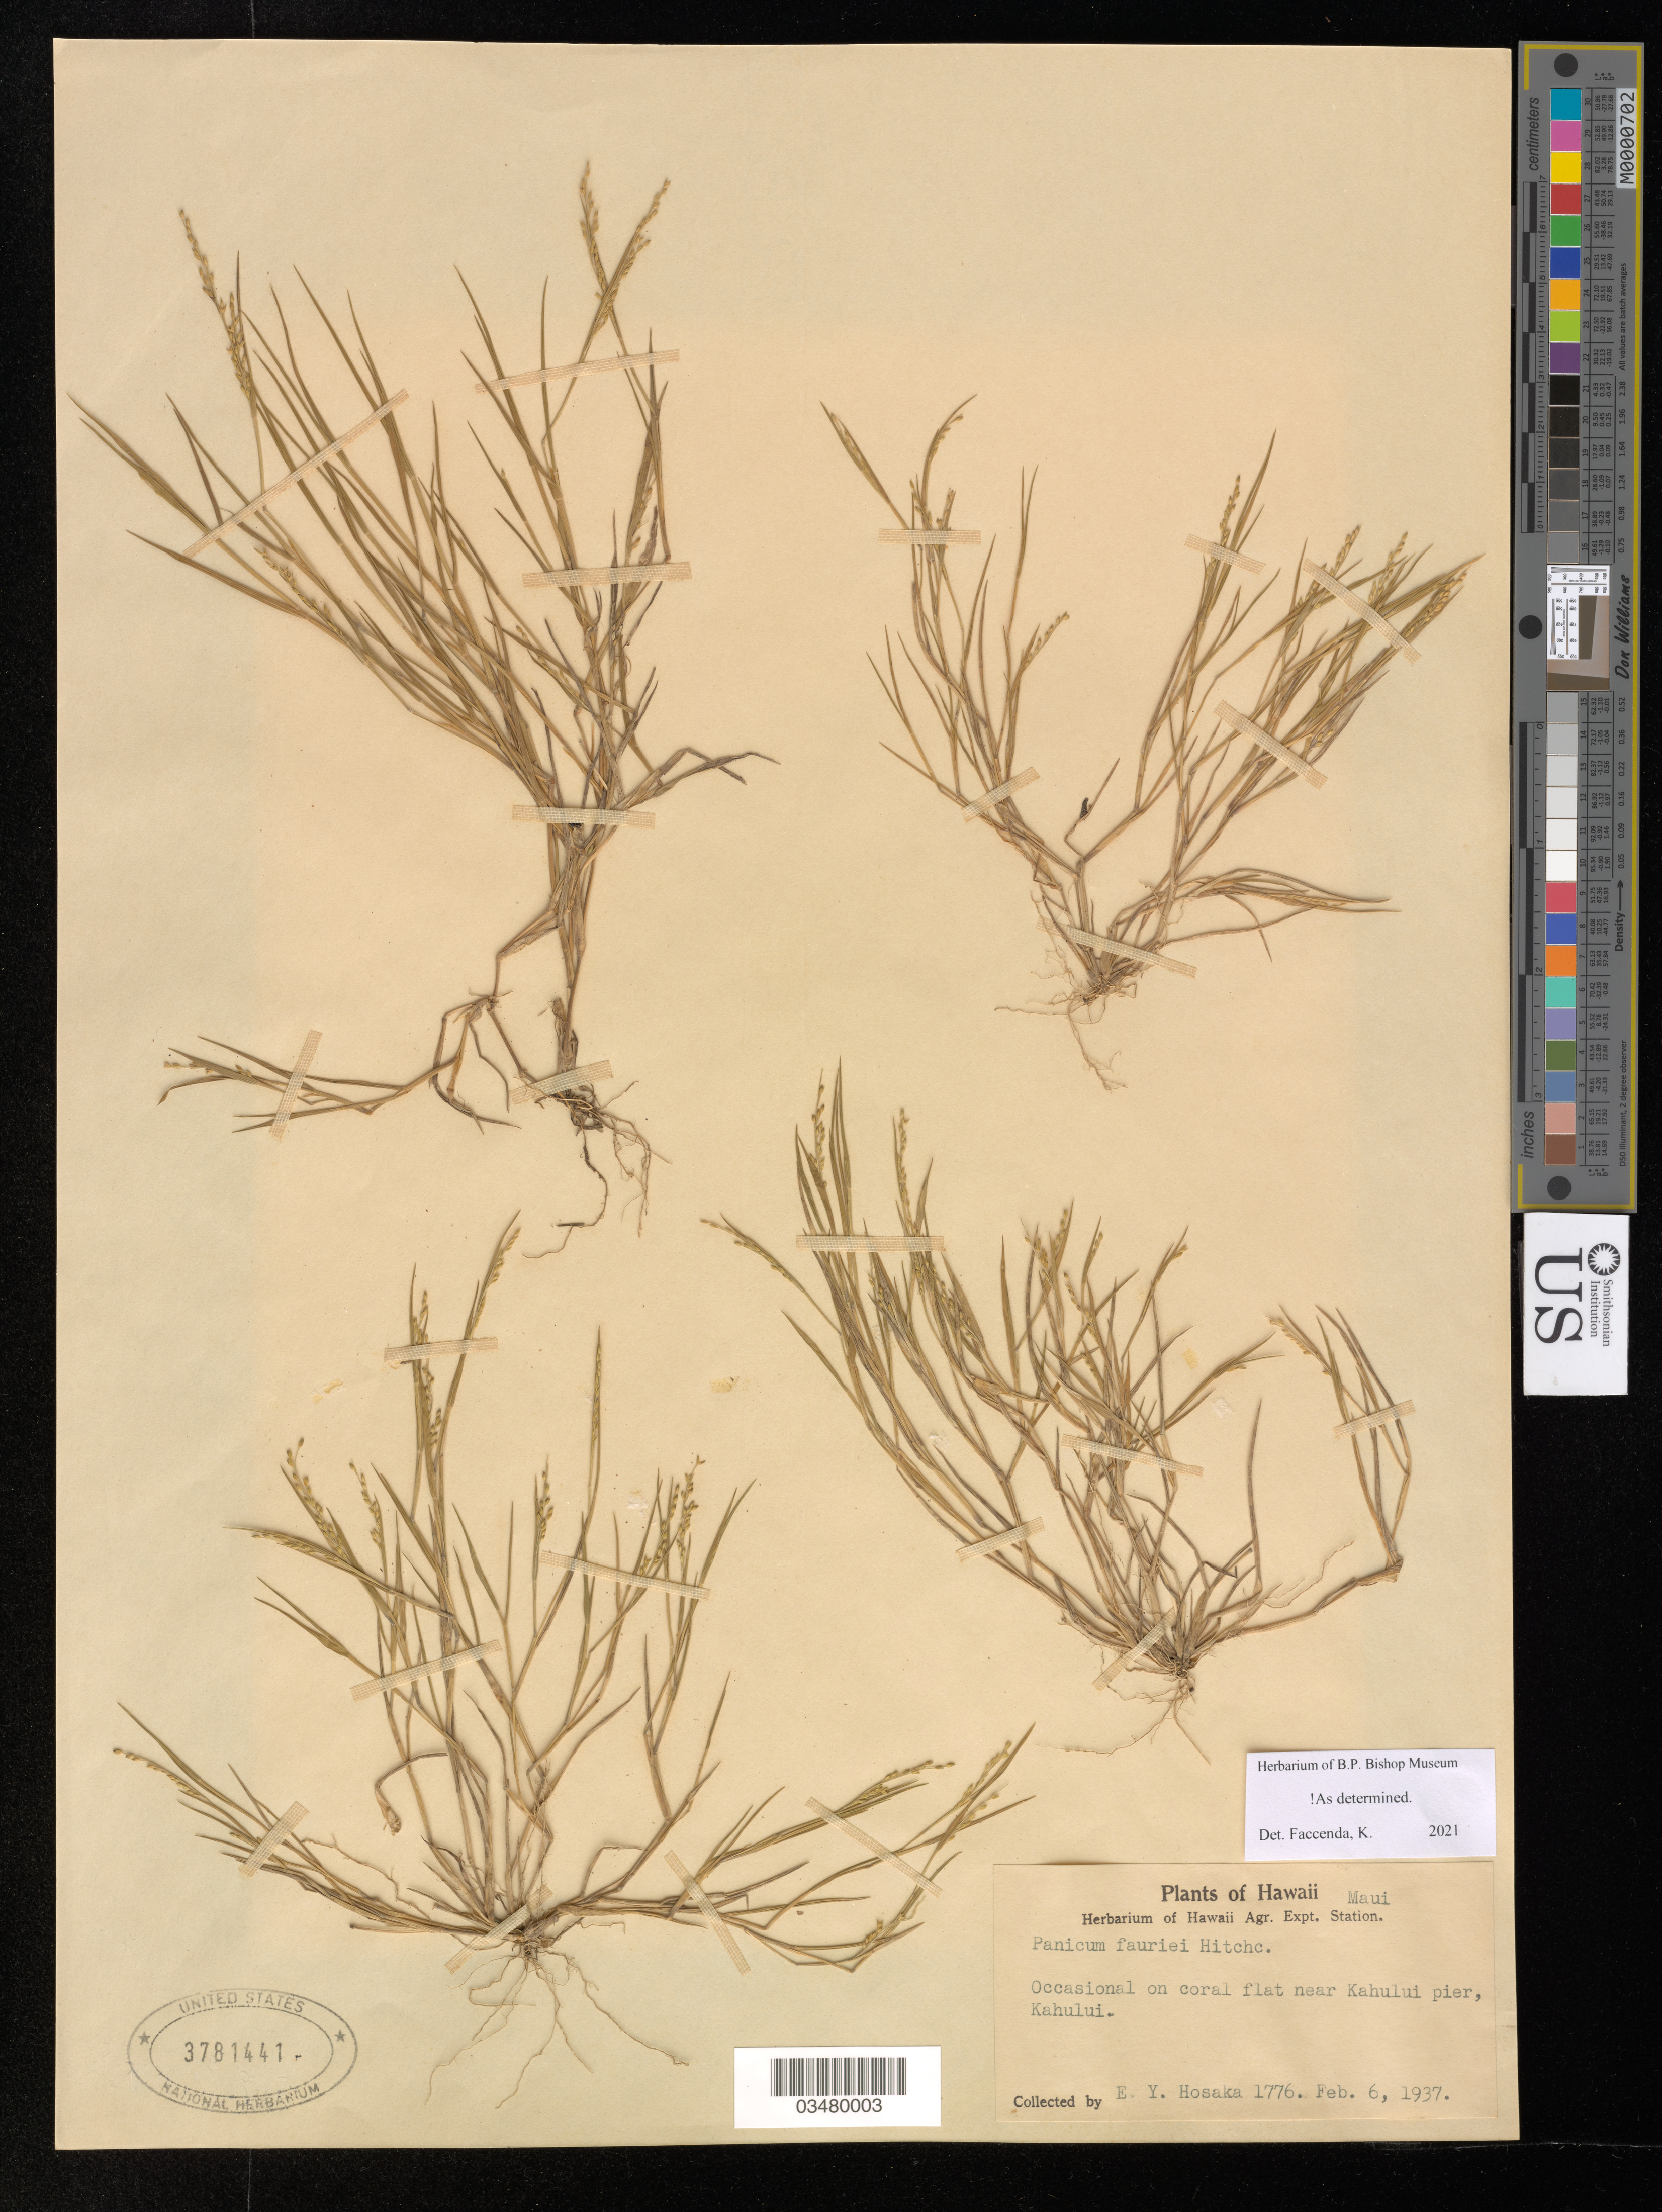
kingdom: Plantae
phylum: Tracheophyta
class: Liliopsida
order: Poales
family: Poaceae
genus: Panicum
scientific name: Panicum fauriei var. fauriei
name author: Hitchc.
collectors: E. Y. Hosaka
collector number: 1776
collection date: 1937-02-06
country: United States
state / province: Hawaii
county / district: Maui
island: Maui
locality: Near Kahului Pier, Kahului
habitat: Coral flat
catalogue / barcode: US 3781441